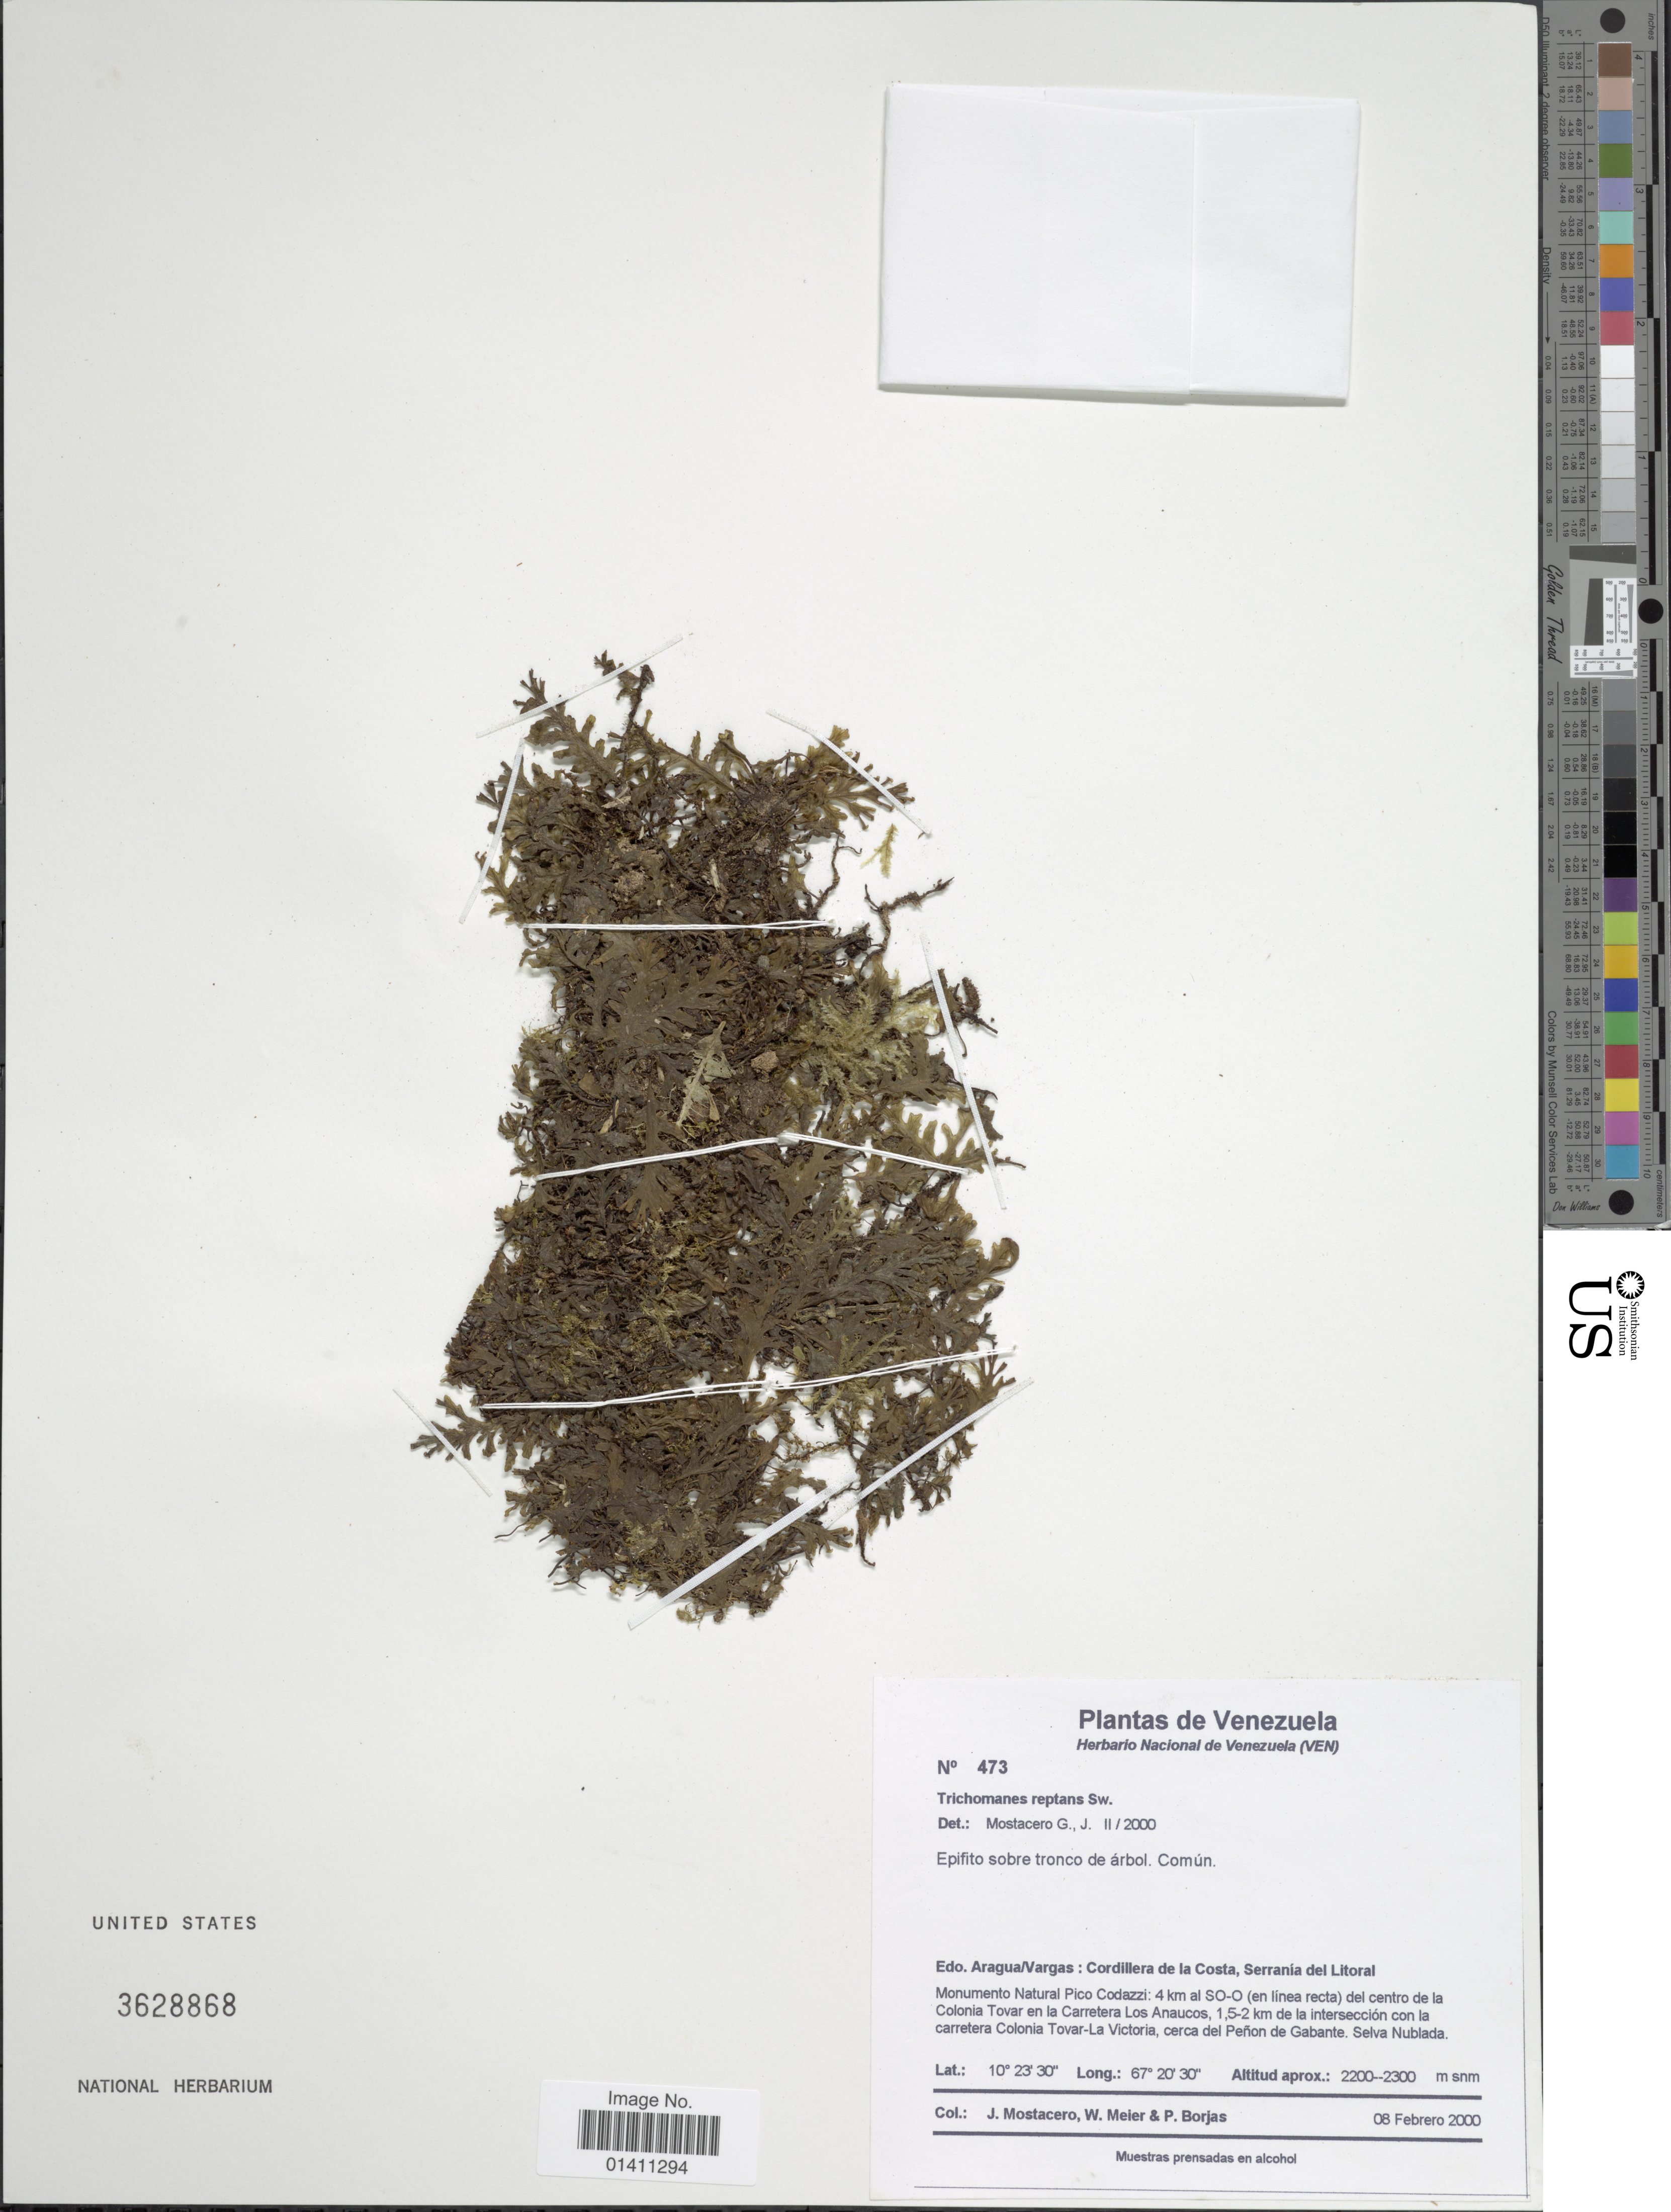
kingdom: Plantae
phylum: Tracheophyta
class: Polypodiopsida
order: Hymenophyllales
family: Hymenophyllaceae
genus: Didymoglossum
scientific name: Didymoglossum reptans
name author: (Sw.) C. Presl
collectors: J. Mostacero, W. Meier & P. Borjas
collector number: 473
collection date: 2000-02-08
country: Venezuela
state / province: Aragua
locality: Edo. Aragua/Vargas: Cordillera de la Costa, Serrania del Litoral. Monumento Natural Pico Codazzi: 4 km al SO-O (en linea recta) del centro de la Colonia Tovar en la Carretera Los Anaucos, 1,5-2 km de la interseccion con la carretera Colonia Tovar-La Victoria, cerca del Penon de Gabante. Selva Nublada.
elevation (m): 2200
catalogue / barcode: US 3628868